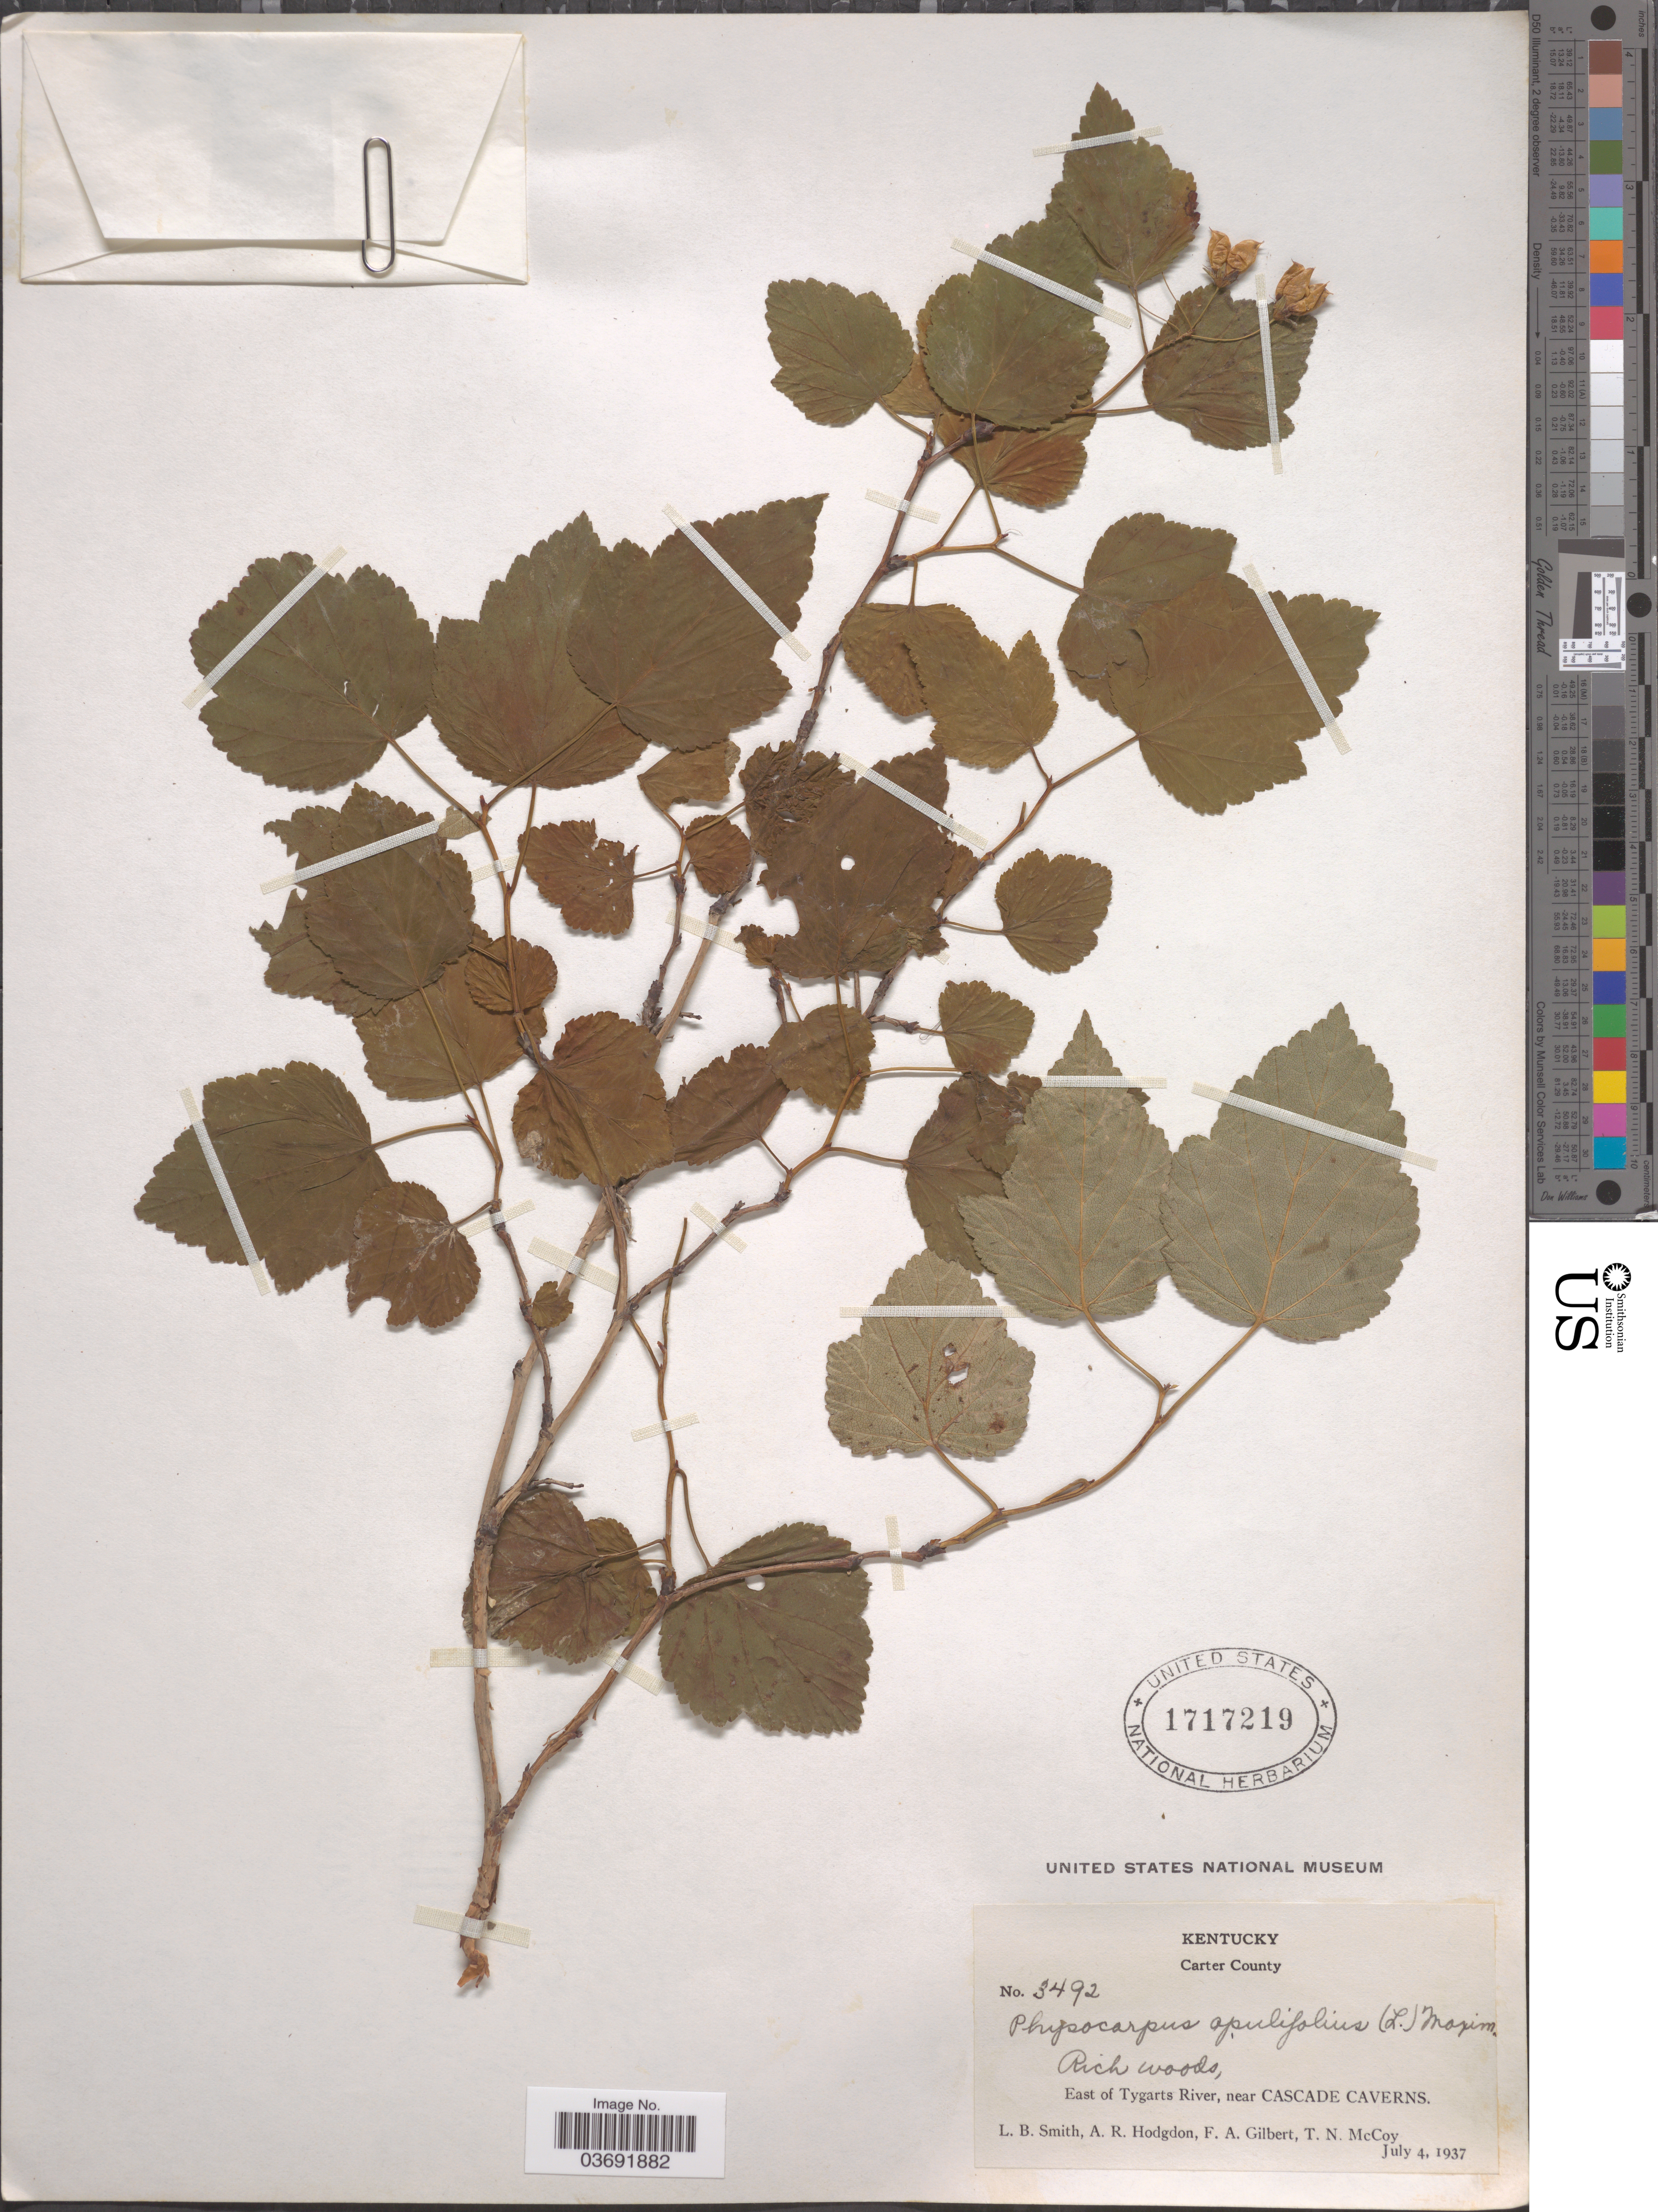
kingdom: Plantae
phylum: Tracheophyta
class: Magnoliopsida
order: Rosales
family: Rosaceae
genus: Physocarpus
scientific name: Physocarpus opulifolius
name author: (L.) Maxim.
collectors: L. Smith, A. R. Hodgdon, F. A. Gilbert & T. N. McCoy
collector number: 3492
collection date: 1937-07-04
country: United States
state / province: Kentucky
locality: Carter County. East of Tygarts River, near Cascade Caverns.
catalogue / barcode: US 1717219